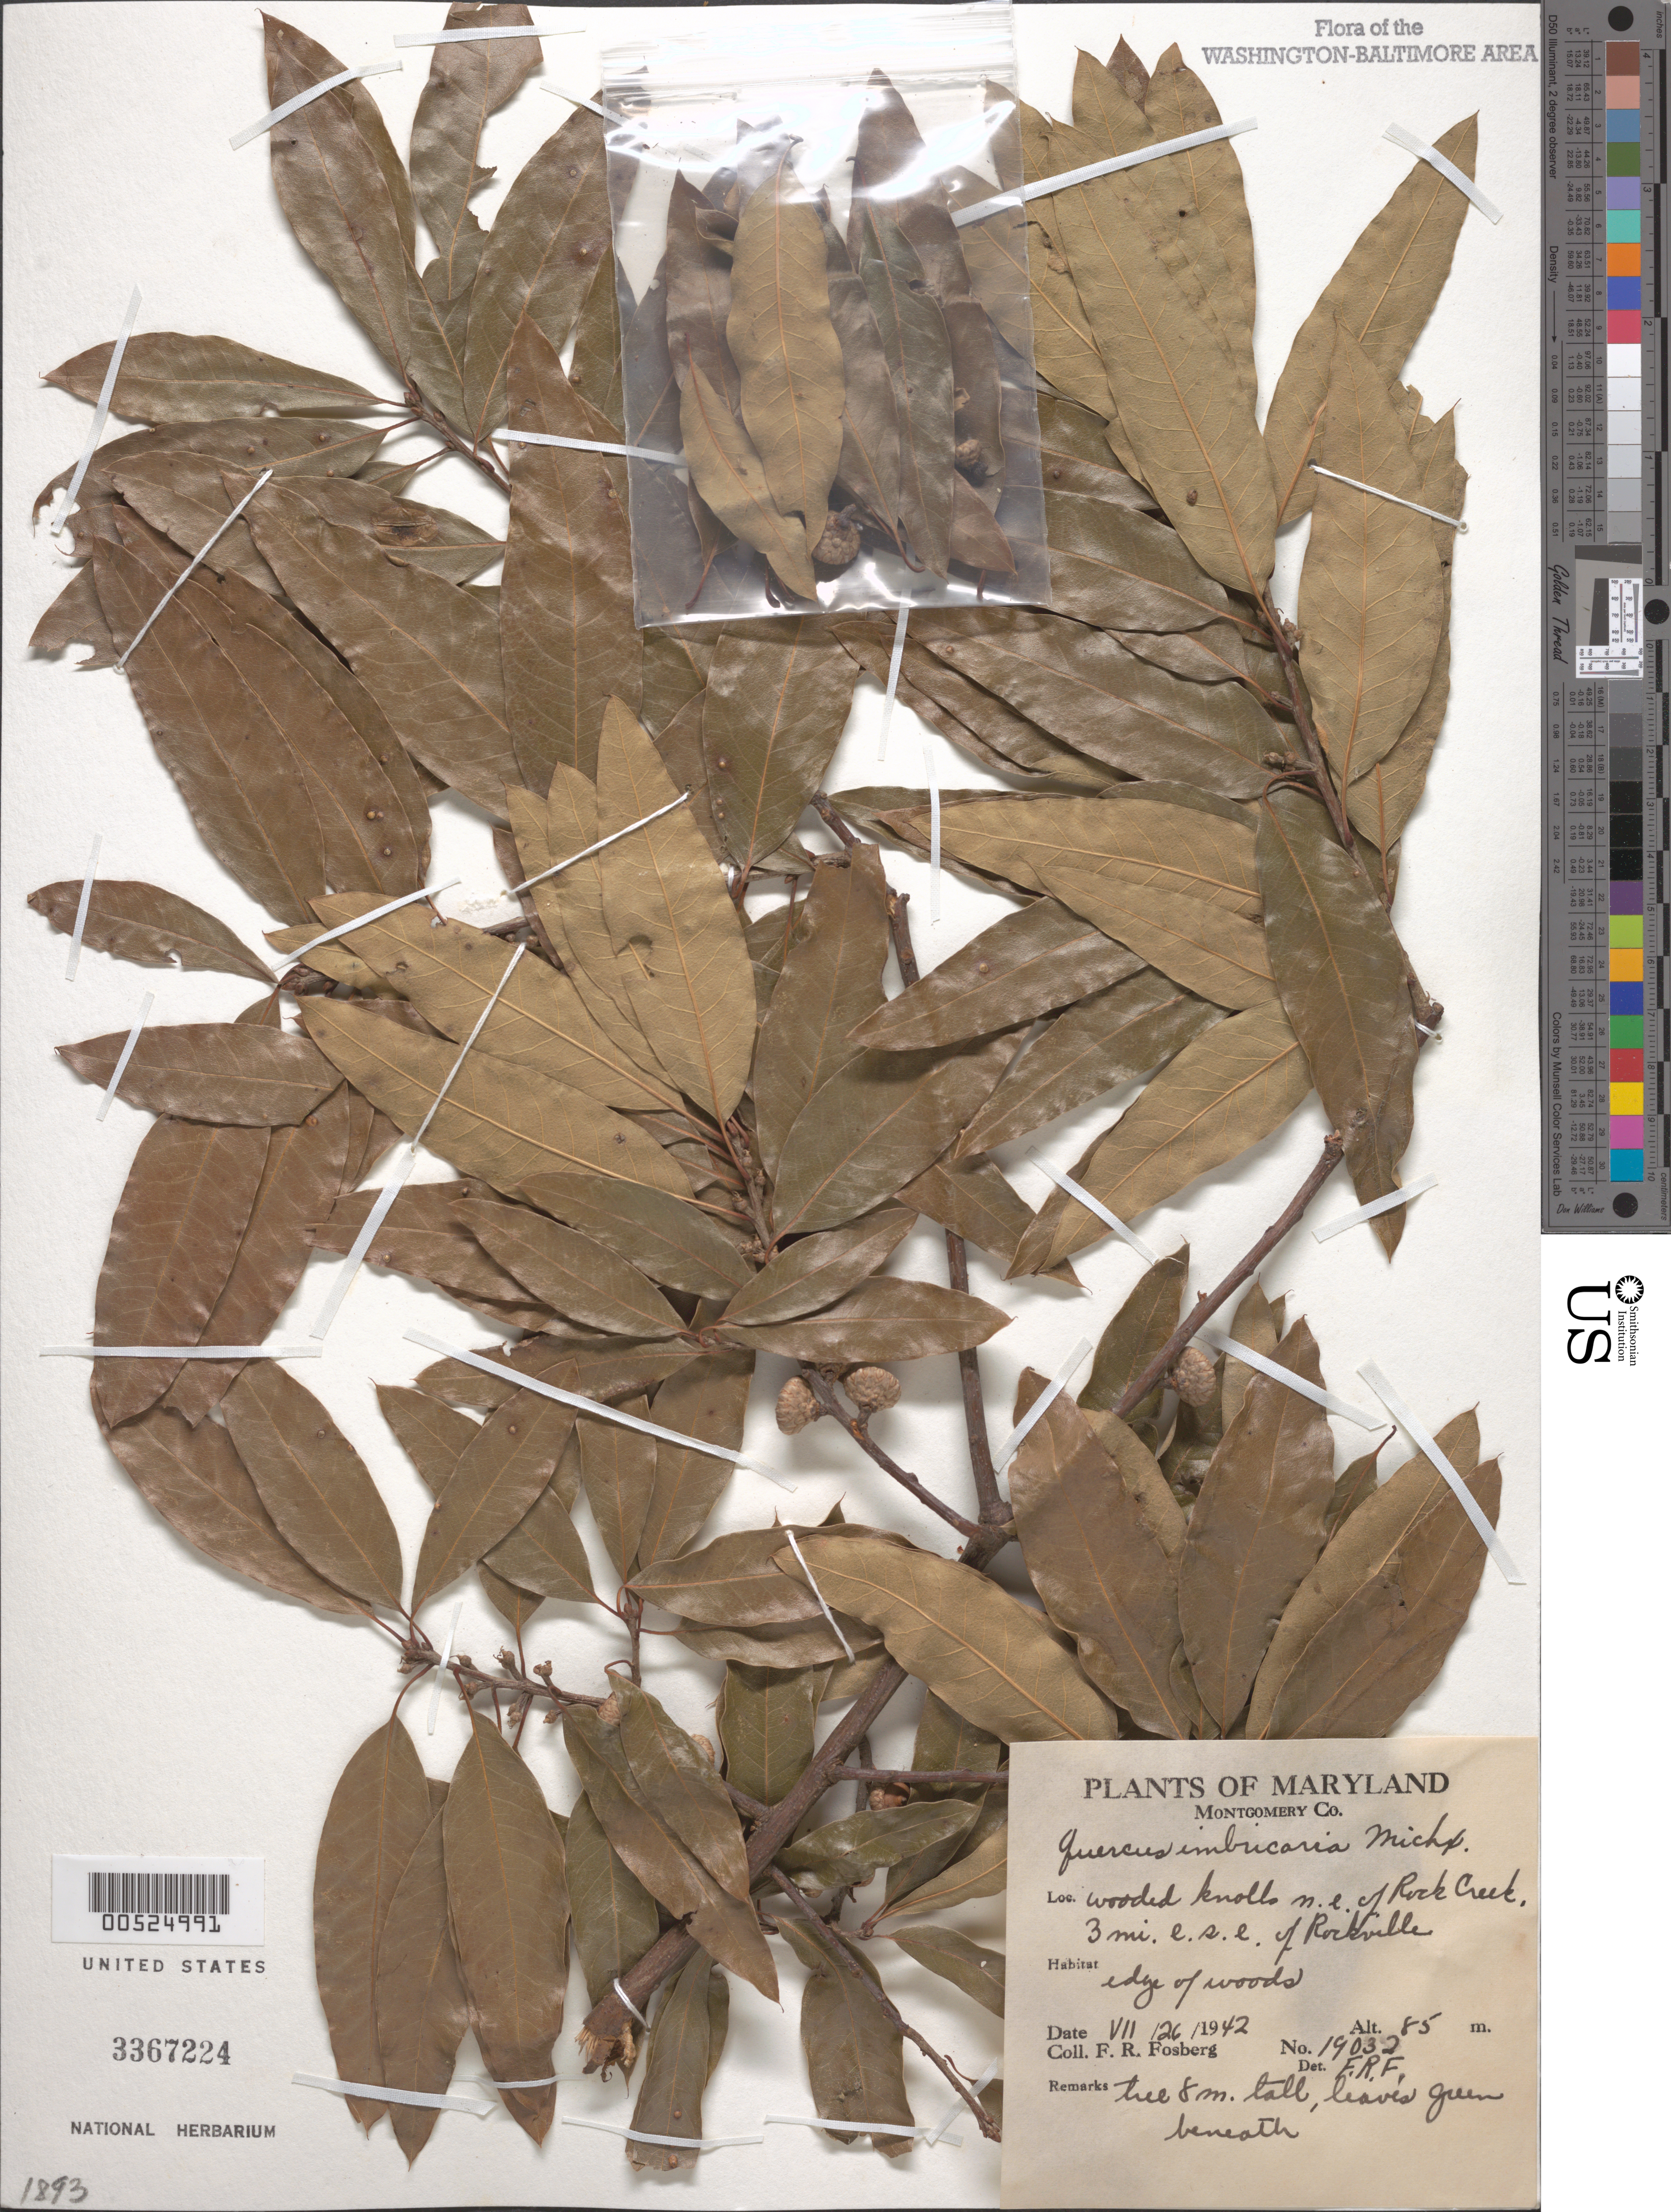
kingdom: Plantae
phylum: Tracheophyta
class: Magnoliopsida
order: Fagales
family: Fagaceae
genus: Quercus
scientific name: Quercus imbricaria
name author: Michx.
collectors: F. R. Fosberg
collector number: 19032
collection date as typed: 26 Jul 1942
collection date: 1942-07-26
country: United States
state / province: Maryland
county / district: Montgomery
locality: Wooded knolls NE of Rock Creek, 3 mi. ESE of Rockville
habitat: Edge of woods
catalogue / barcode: US 3367224